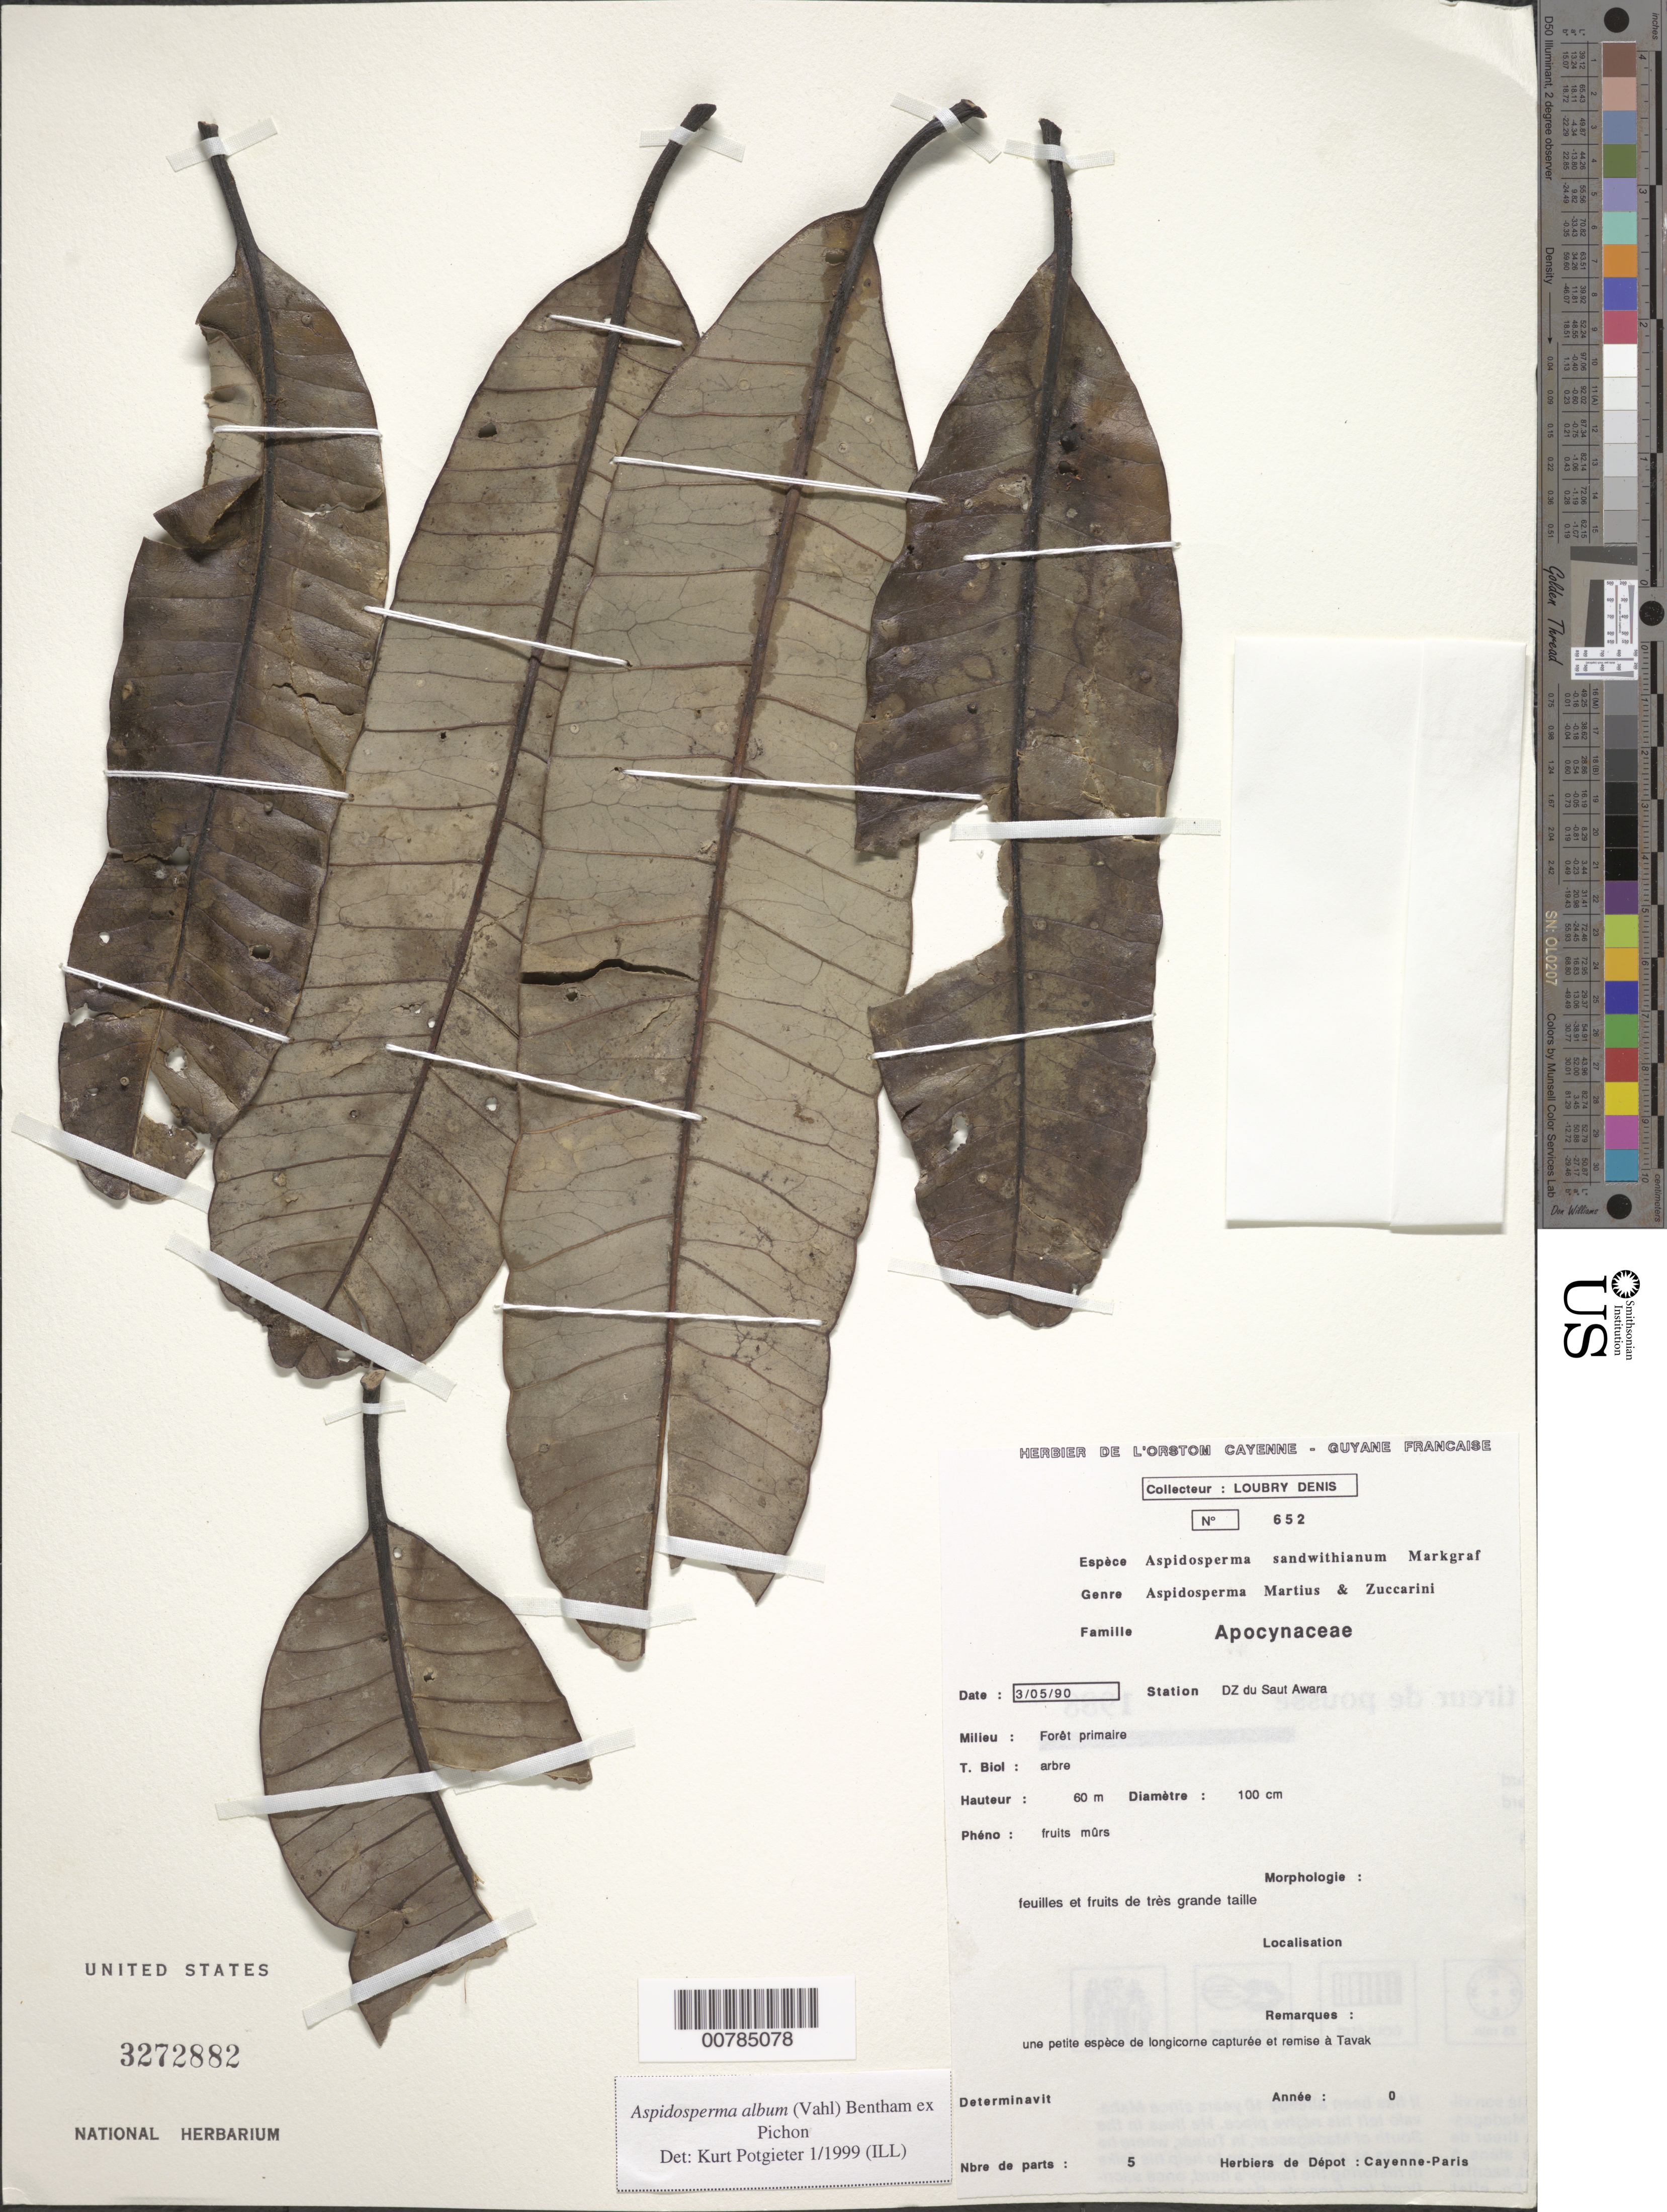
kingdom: Plantae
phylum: Tracheophyta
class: Magnoliopsida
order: Gentianales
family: Apocynaceae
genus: Aspidosperma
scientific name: Aspidosperma album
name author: (Vahl) Benoist ex Pichon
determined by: Potgieter, K.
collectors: D. Loubry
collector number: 652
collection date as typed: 3-May-90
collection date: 1990-05-03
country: French Guiana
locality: DZ du Saut Awara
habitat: Primary forest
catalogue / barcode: US 3272882